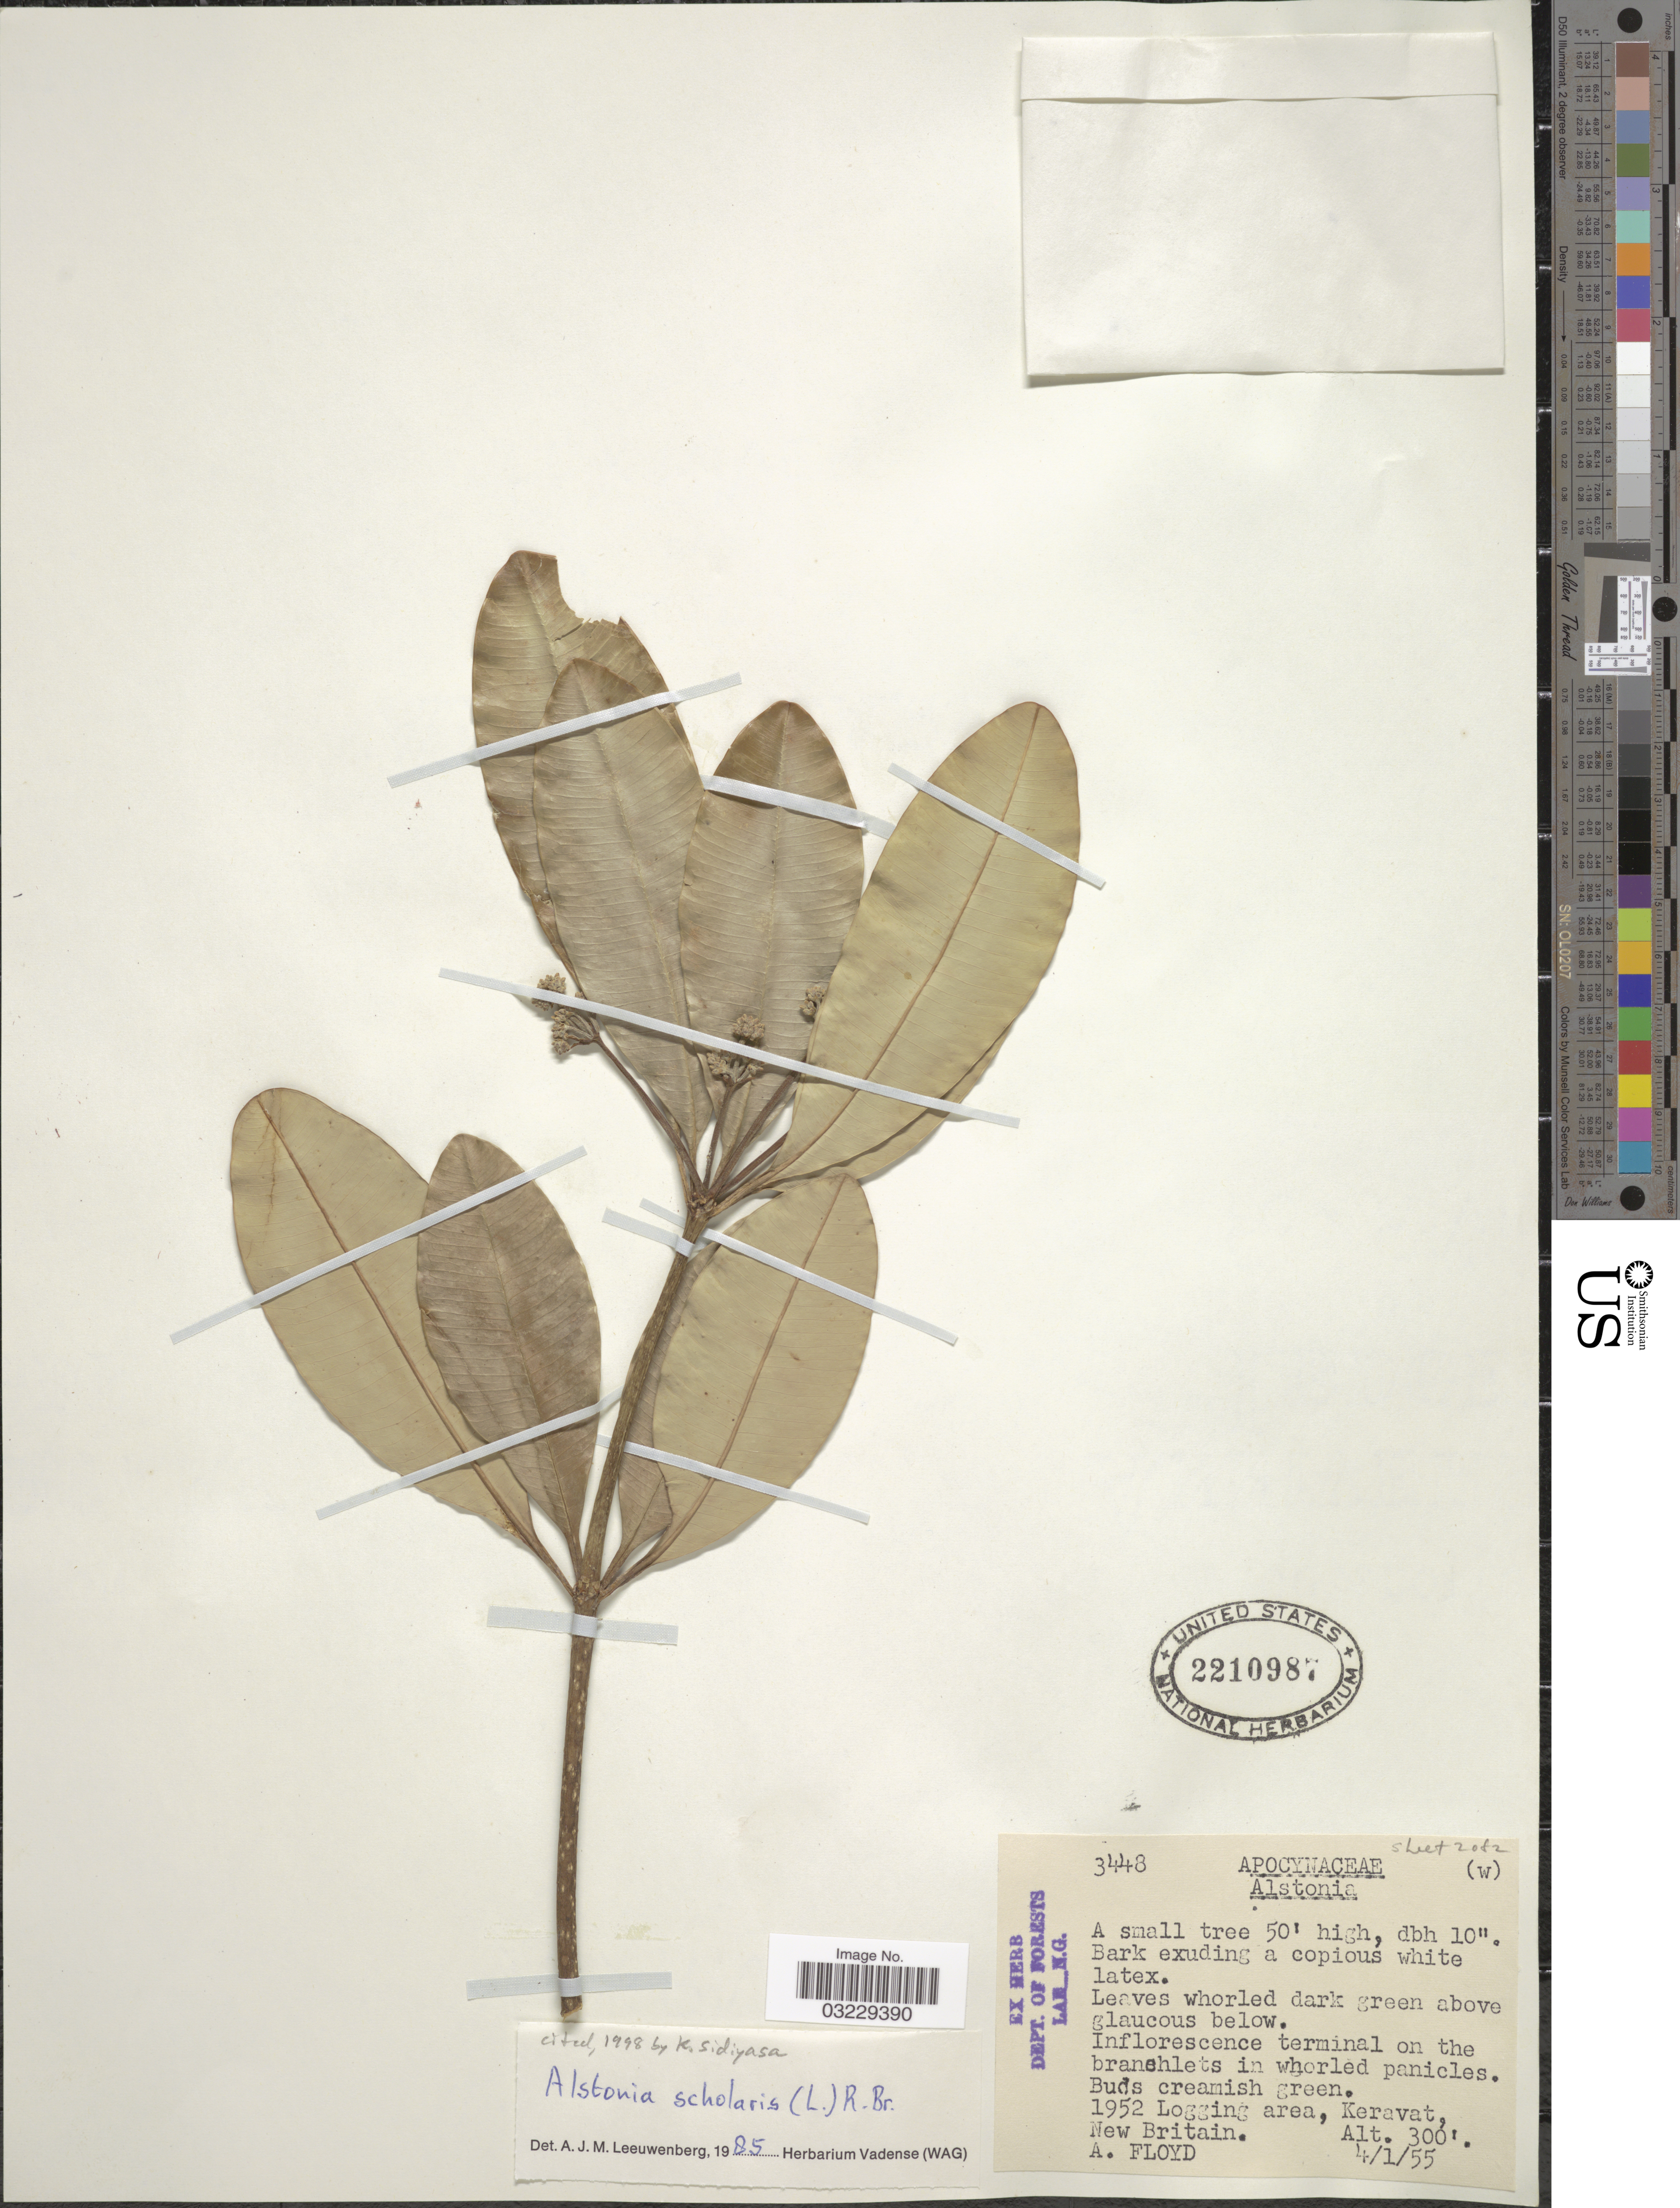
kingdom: Plantae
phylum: Tracheophyta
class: Magnoliopsida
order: Gentianales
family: Apocynaceae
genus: Alstonia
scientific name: Alstonia scholaris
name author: (L.) R. Br.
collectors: A. Floyd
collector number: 3448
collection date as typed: Transcribed d/m/y: 4/1/55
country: Papua New Guinea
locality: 1952 Logging area, Keravat, New Britain.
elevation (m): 91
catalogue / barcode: US 2210987